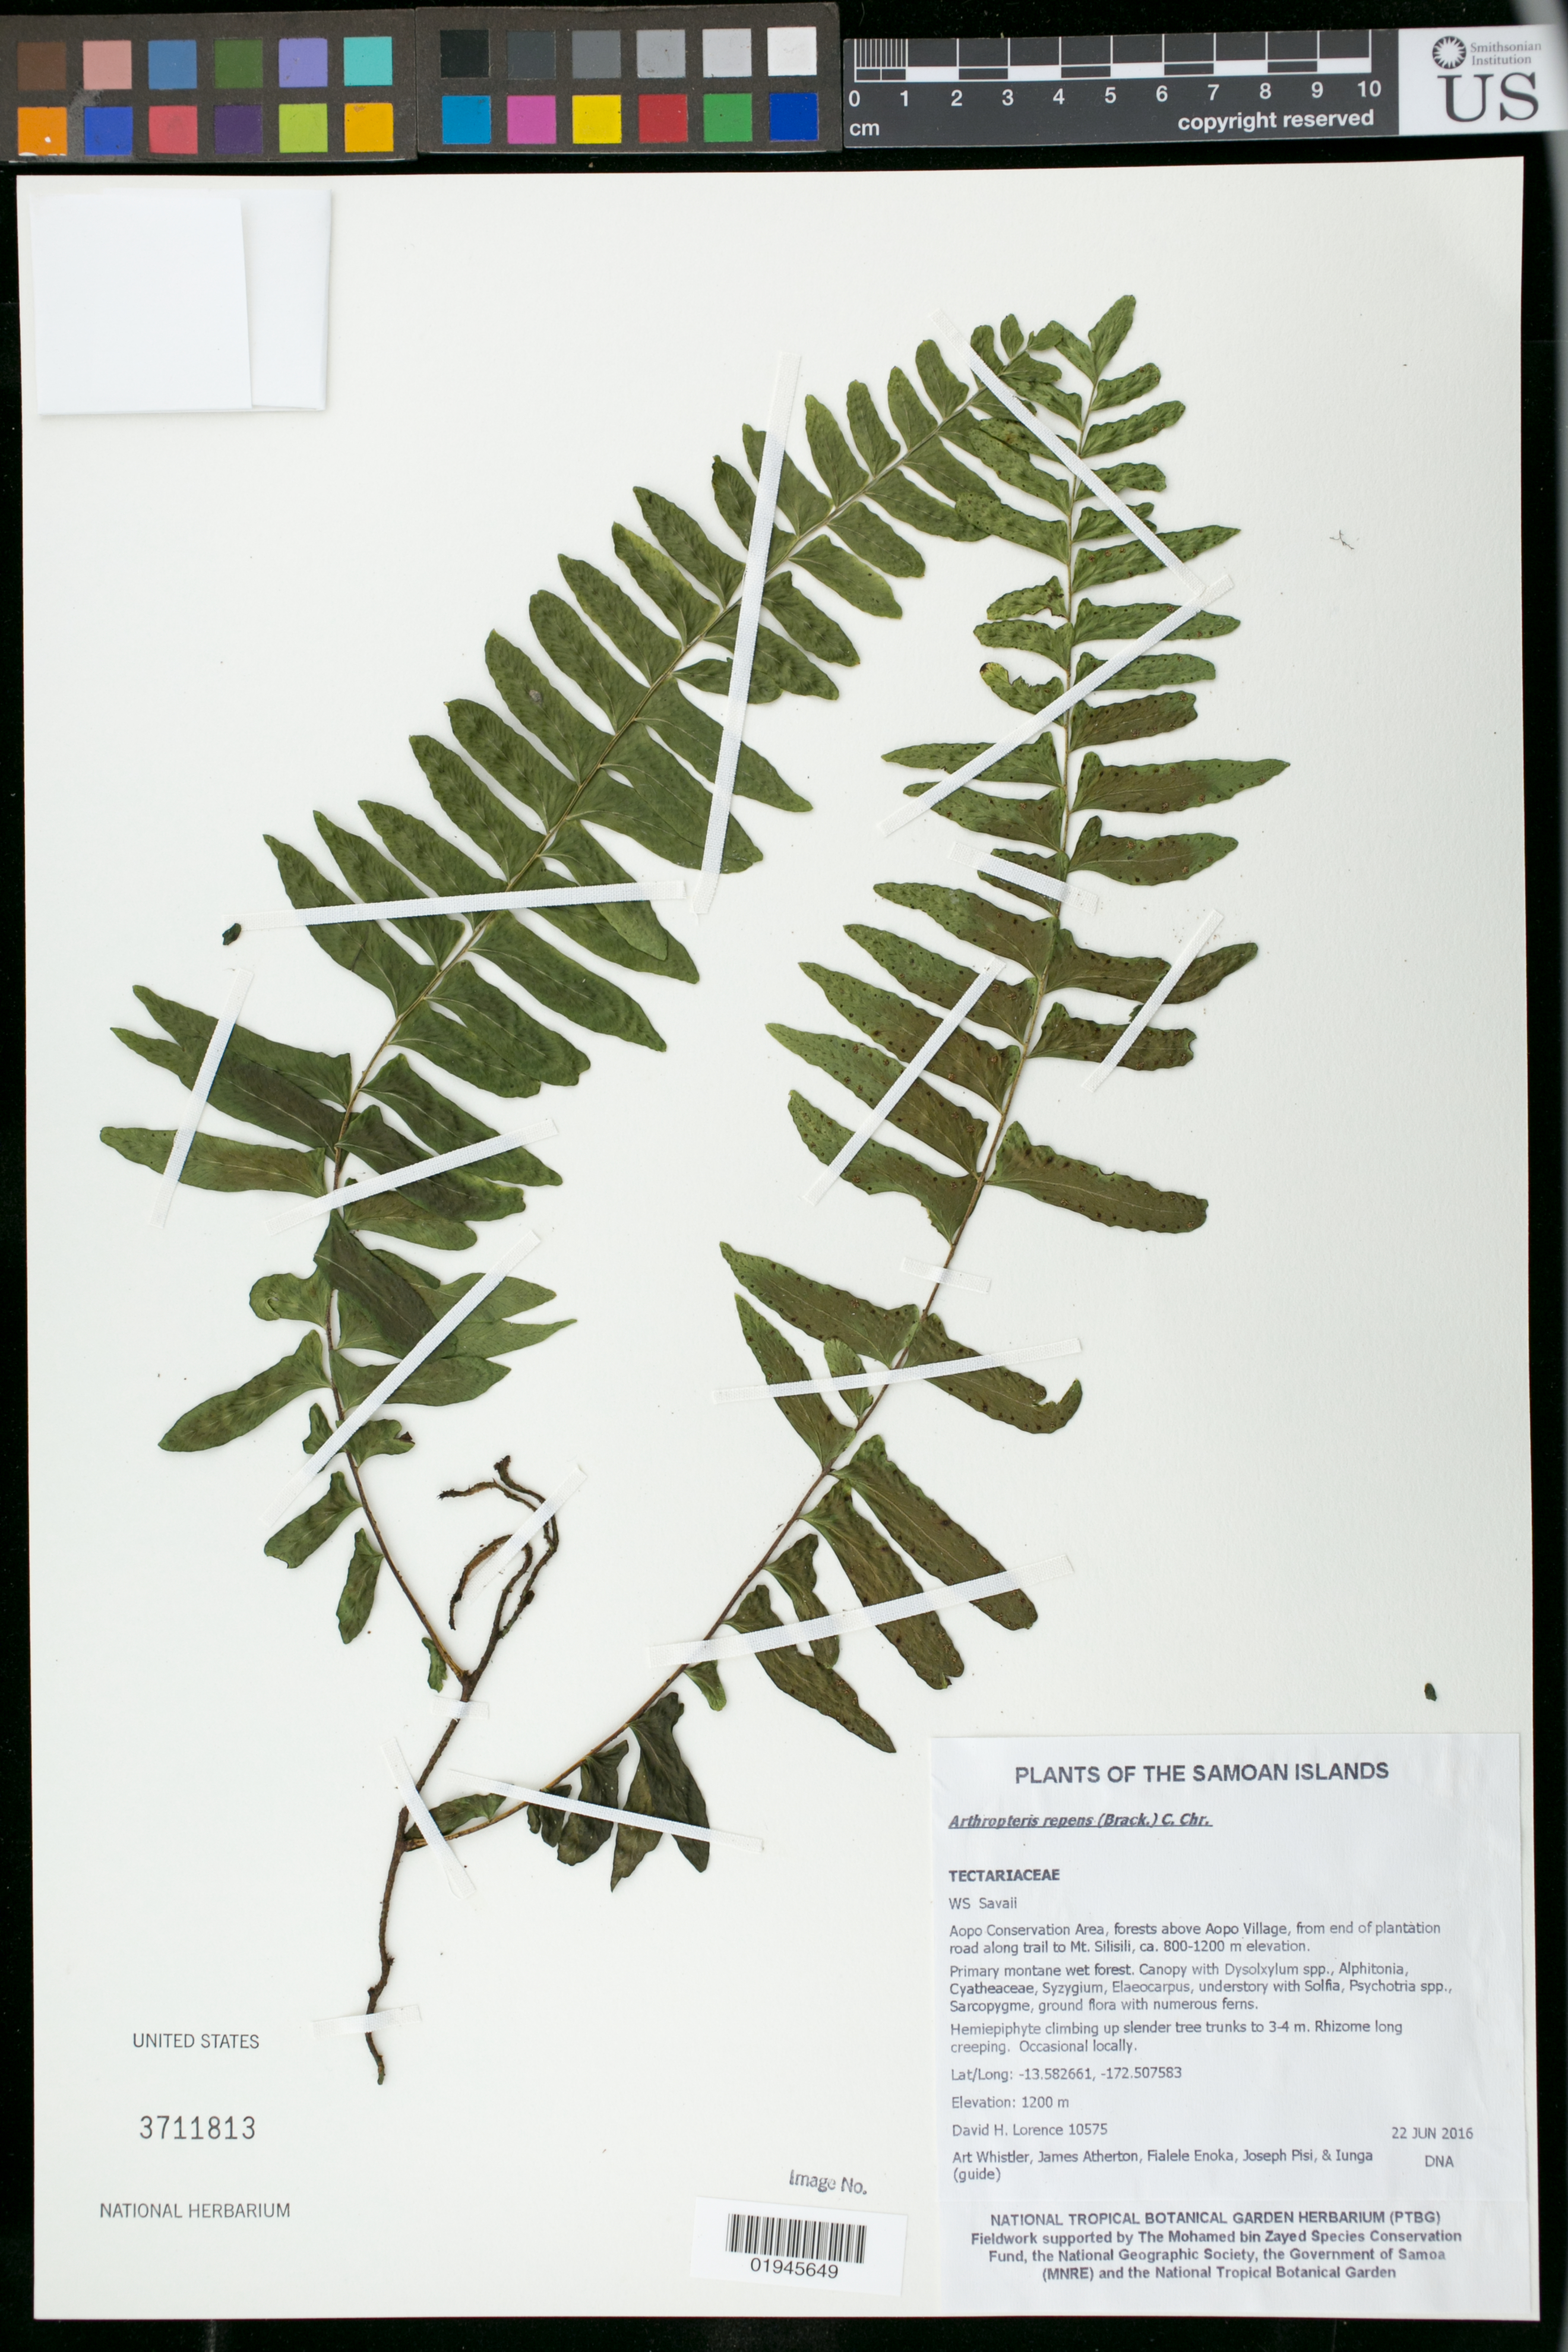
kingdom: Plantae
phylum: Tracheophyta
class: Polypodiopsida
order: Polypodiales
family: Tectariaceae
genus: Arthropteris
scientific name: Arthropteris repens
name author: (Brack.) C. Chr.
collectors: D. Lorence, A. Whistler, J. Atherton, F. Enoka & J. Pisi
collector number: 10575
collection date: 2016-06-22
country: Samoa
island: Savai'i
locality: Aopo Conservation Area, forests above Aopo Village, from end of plantation road along trail to Mt. Silisili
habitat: Primary montane wet forest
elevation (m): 1200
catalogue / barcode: US 3711813